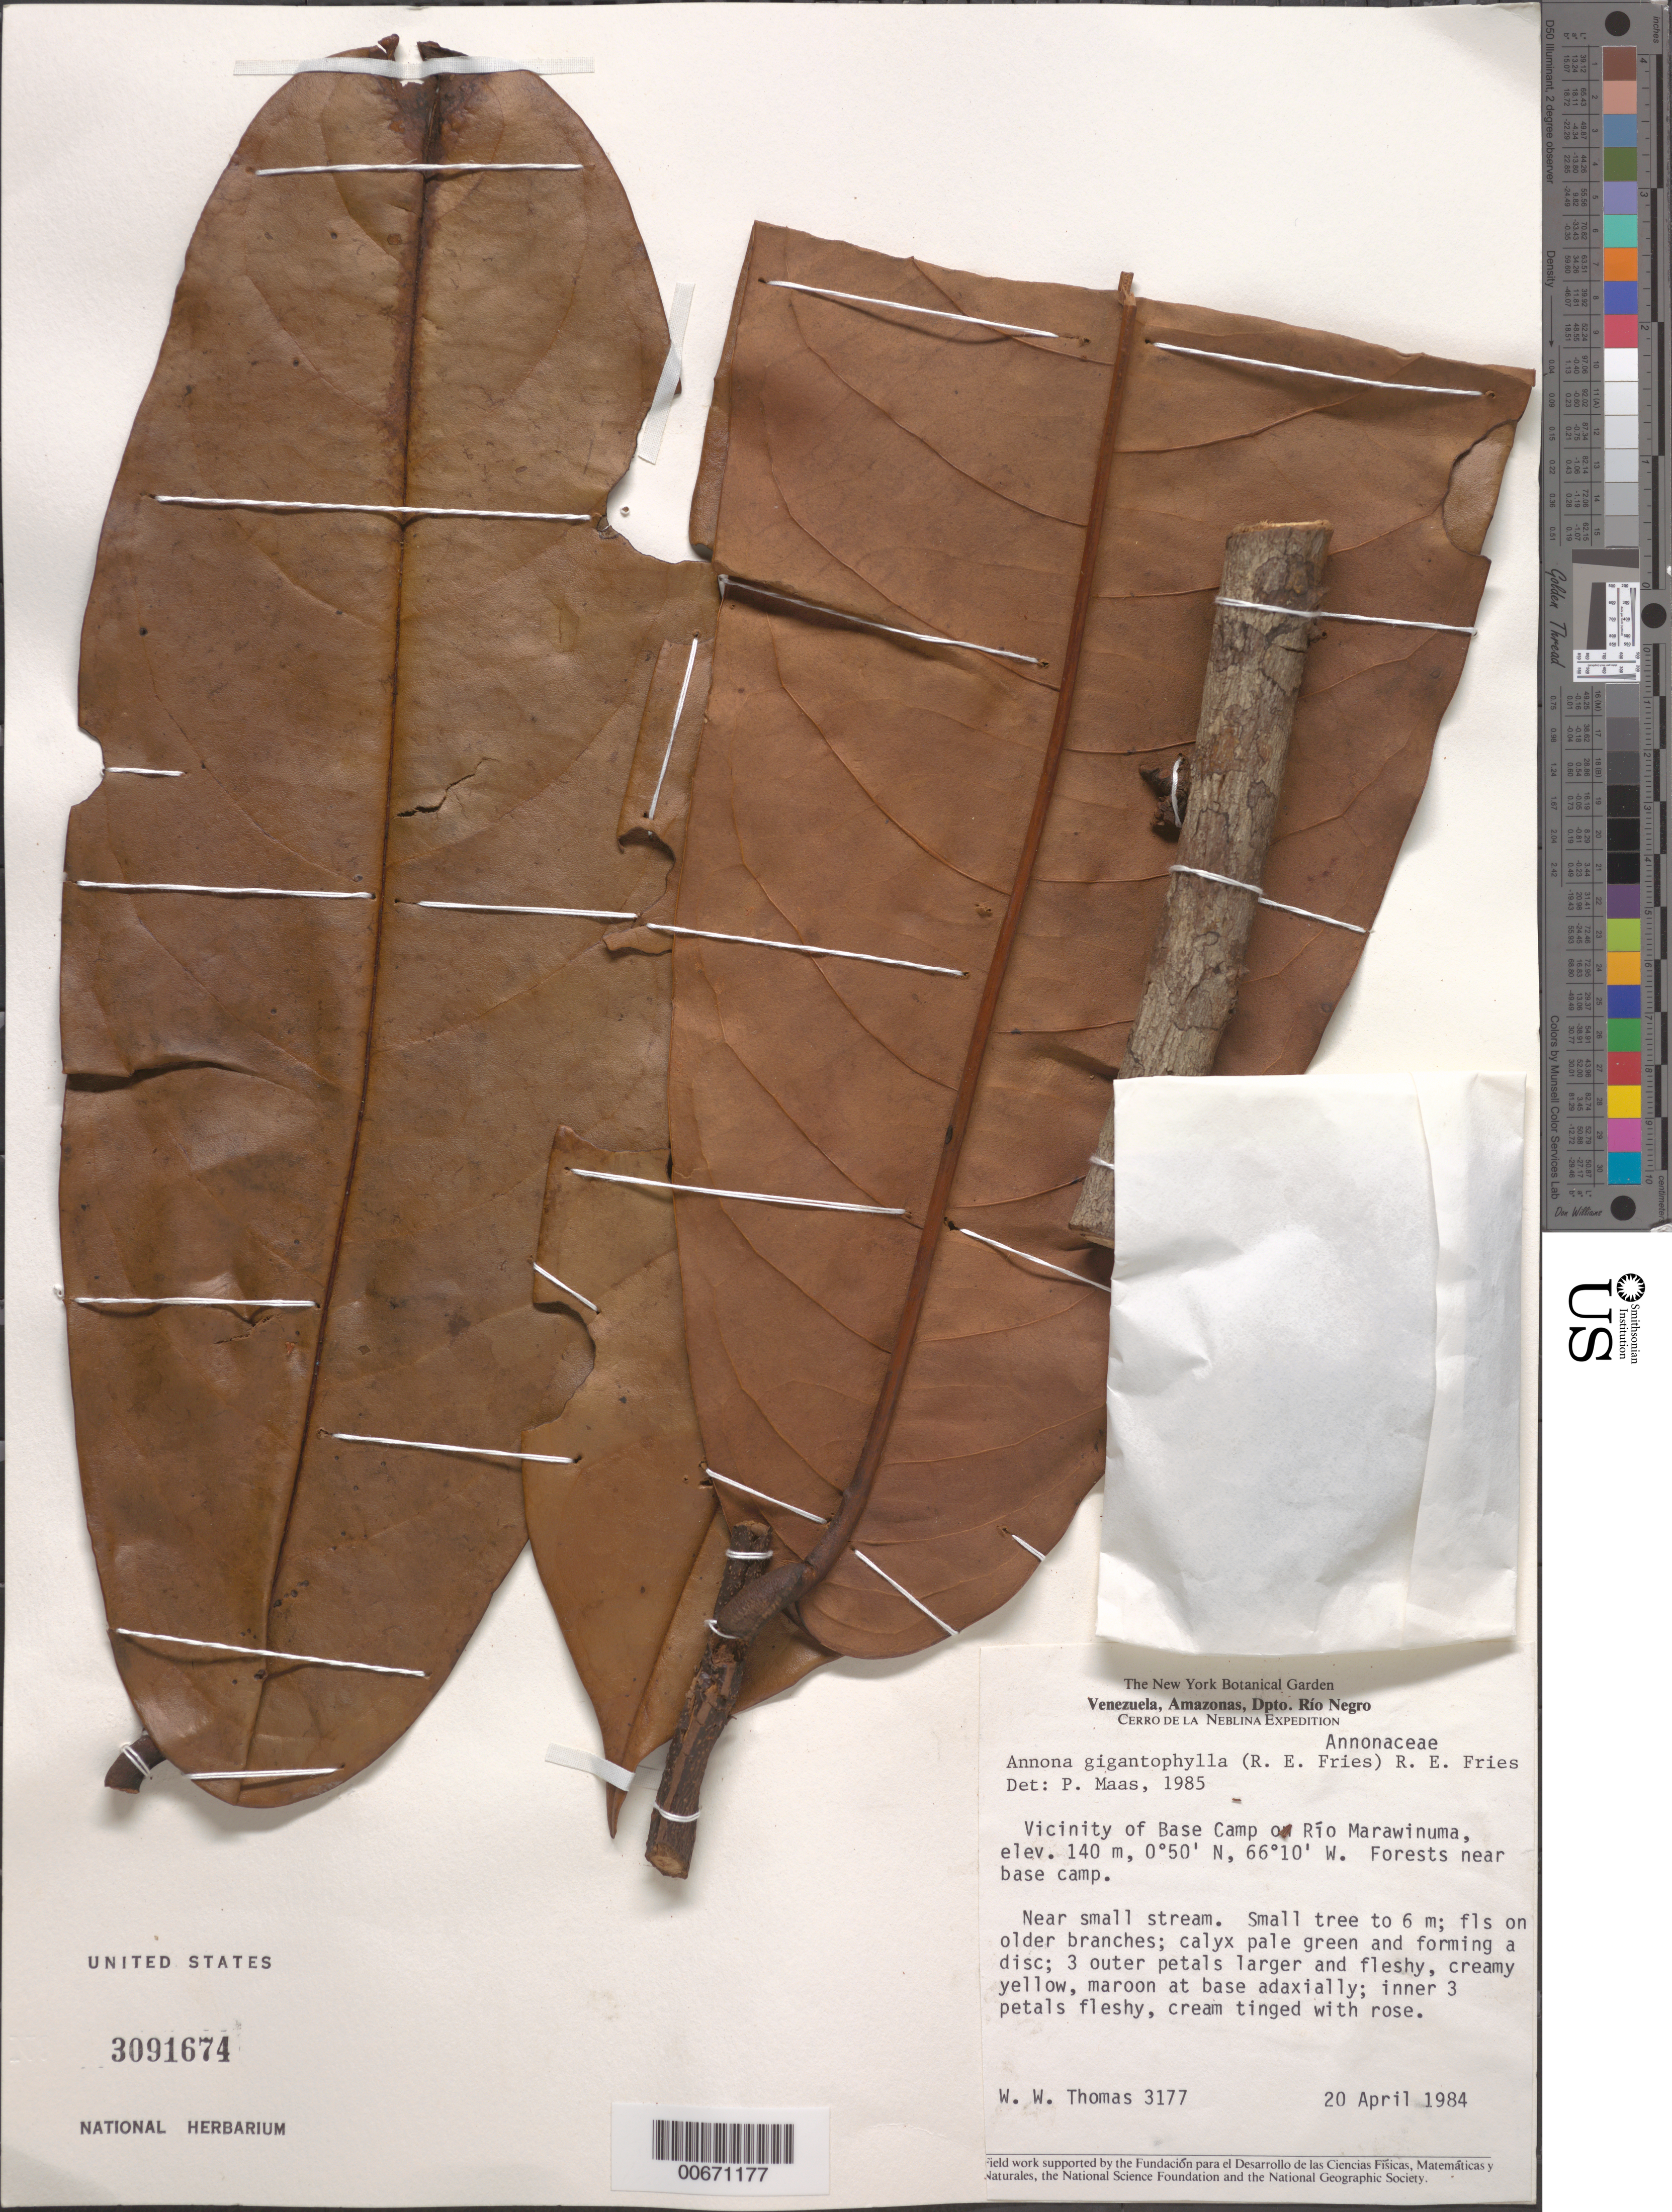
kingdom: Plantae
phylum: Tracheophyta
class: Magnoliopsida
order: Magnoliales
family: Annonaceae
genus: Annona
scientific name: Annona gigantophylla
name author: (R.E. Fr.) R.E. Fr.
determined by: Maas, Paul J. M.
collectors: W. W. Thomas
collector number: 3177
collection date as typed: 20-Apr-84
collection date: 1984-04-20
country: Venezuela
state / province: Amazonas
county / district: Río Negro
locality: Cerro de la Neblina Base Camp, Río Mawarinuma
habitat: Forest, near small stream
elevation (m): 140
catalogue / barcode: US 3091674